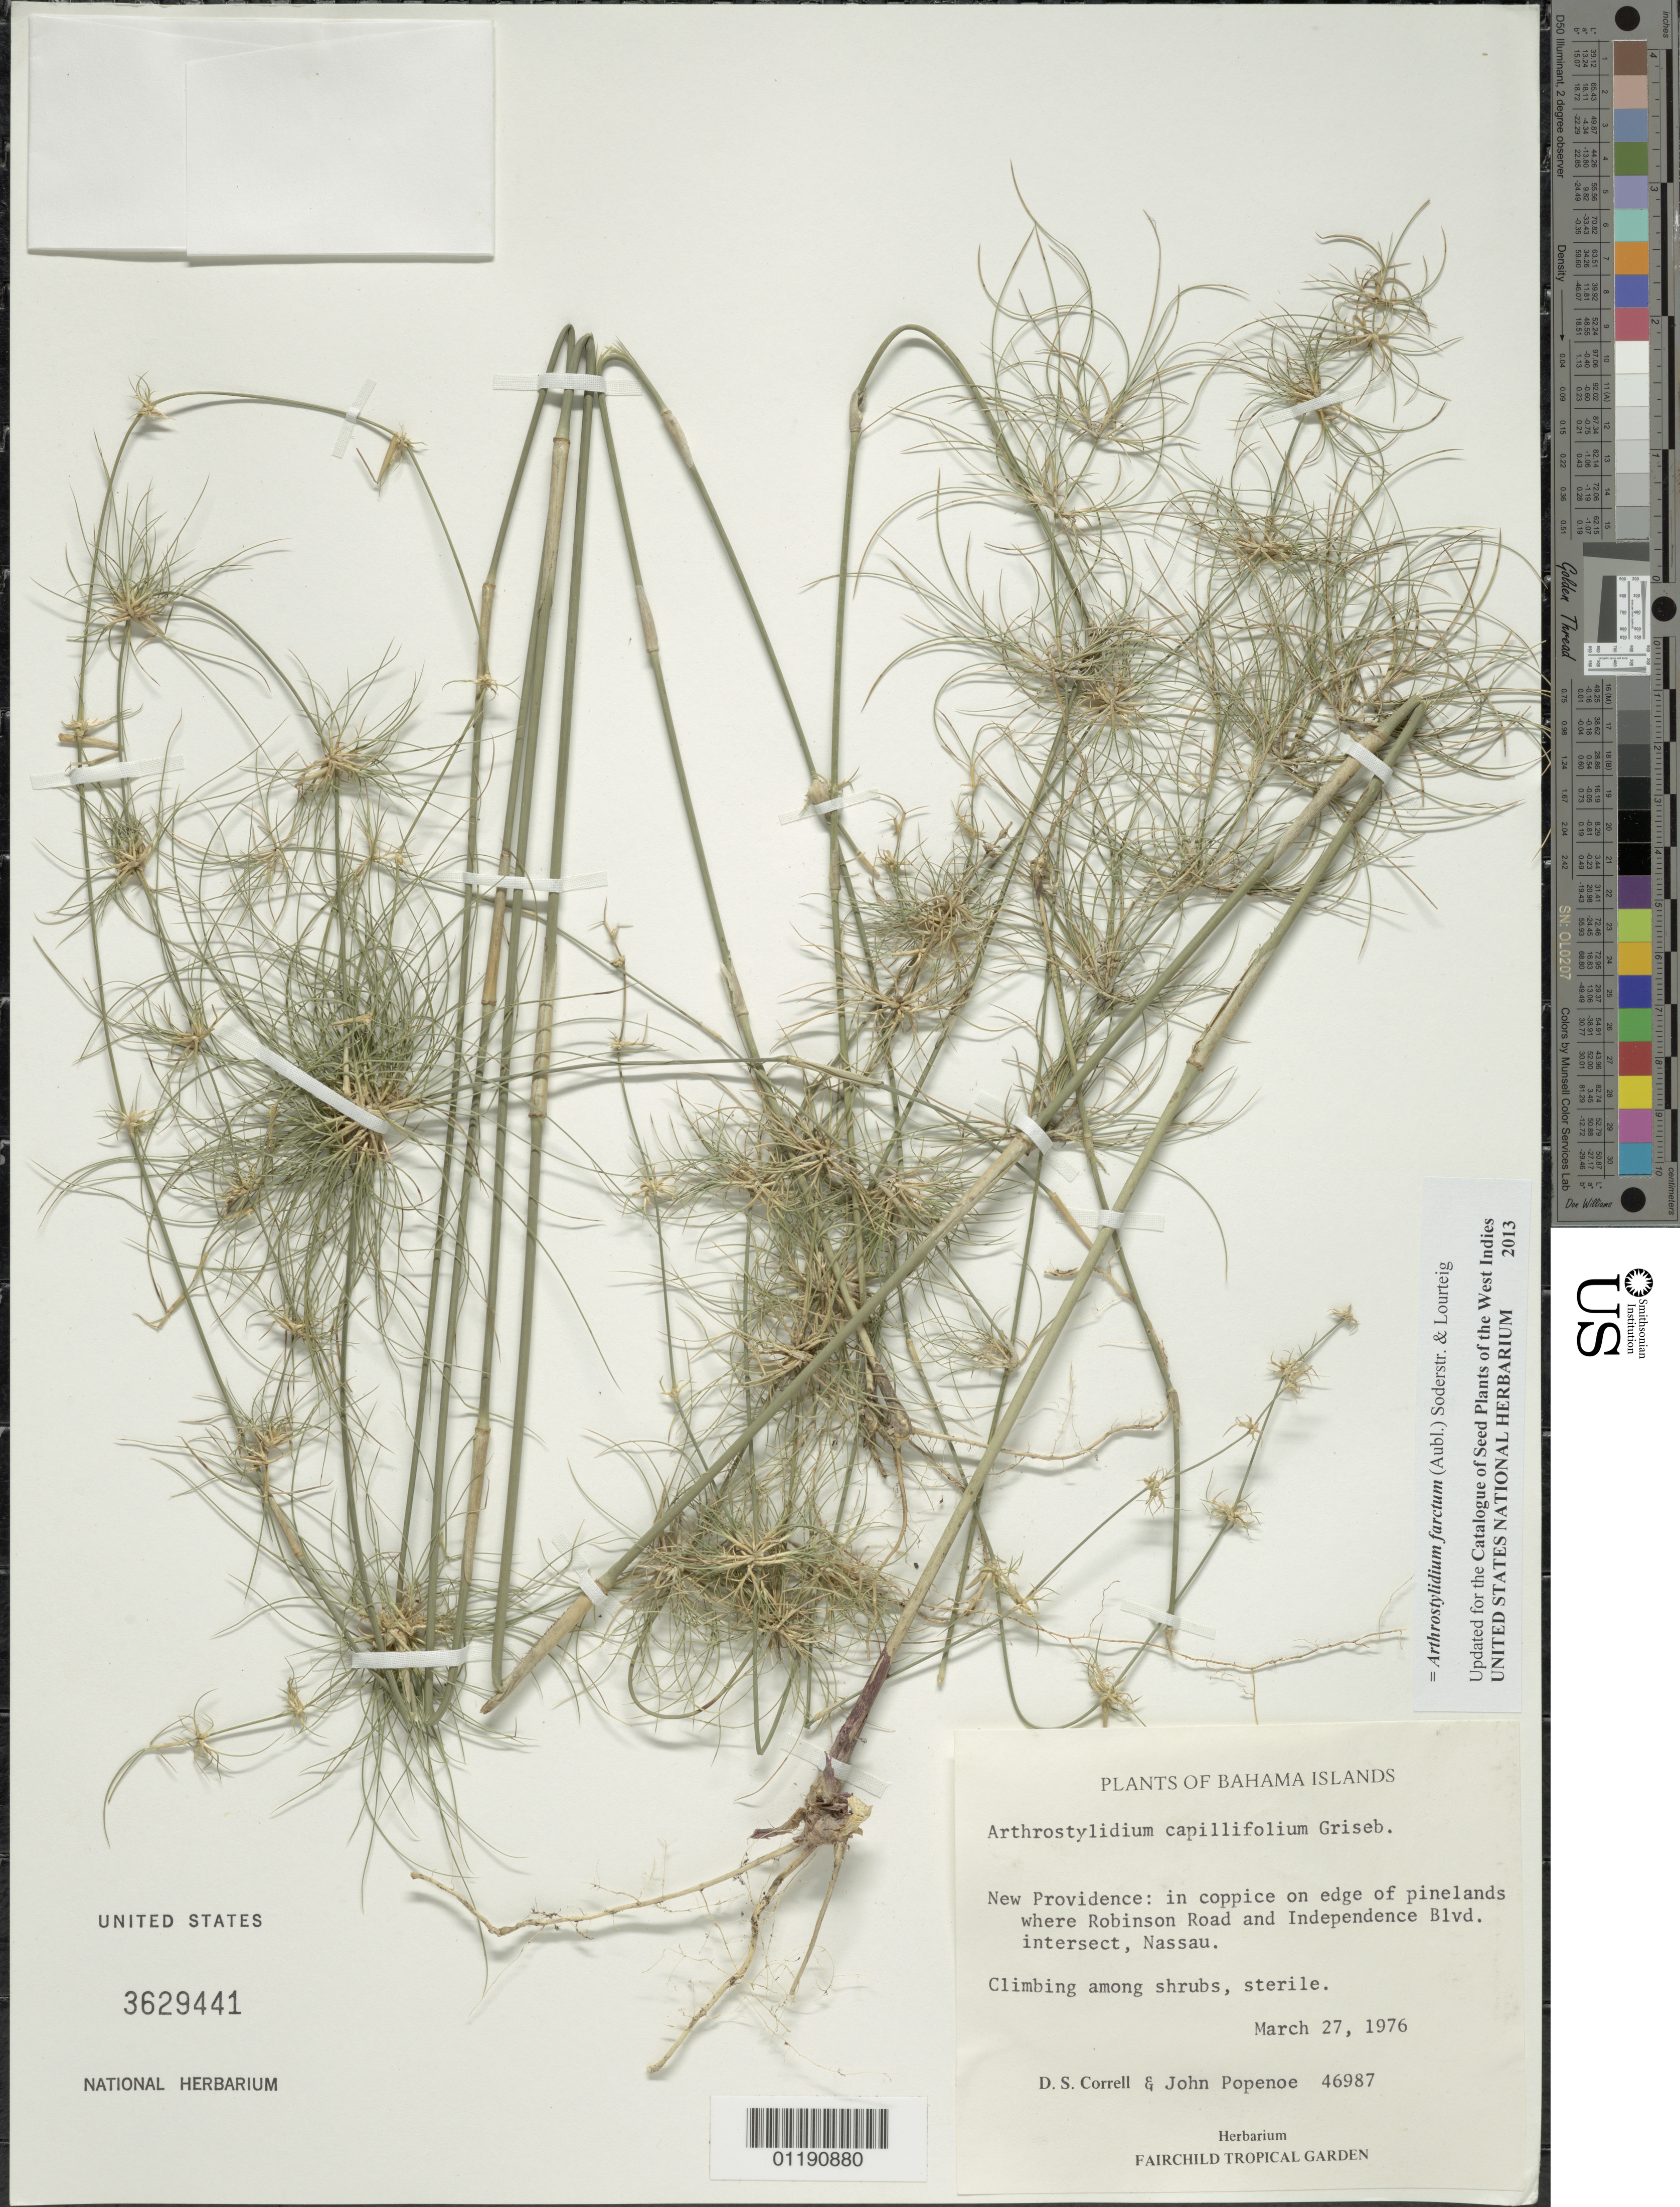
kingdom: Plantae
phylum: Tracheophyta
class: Liliopsida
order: Poales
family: Poaceae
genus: Tibisia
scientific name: Tibisia farcta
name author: (Aubl.) C.D. Tyrrell et al.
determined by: Londoño, X., (TULV), Jardin Botanico "Juan Maria Cespedes"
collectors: D. S. Correll & J. Popenoe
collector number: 46987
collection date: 1976-03-27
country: Bahamas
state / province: New Providence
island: New Providence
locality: New Providence: in coppice on edge of pinelands where Robinson Road and Independence Blvd. intersect, Nassau.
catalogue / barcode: US 3629441